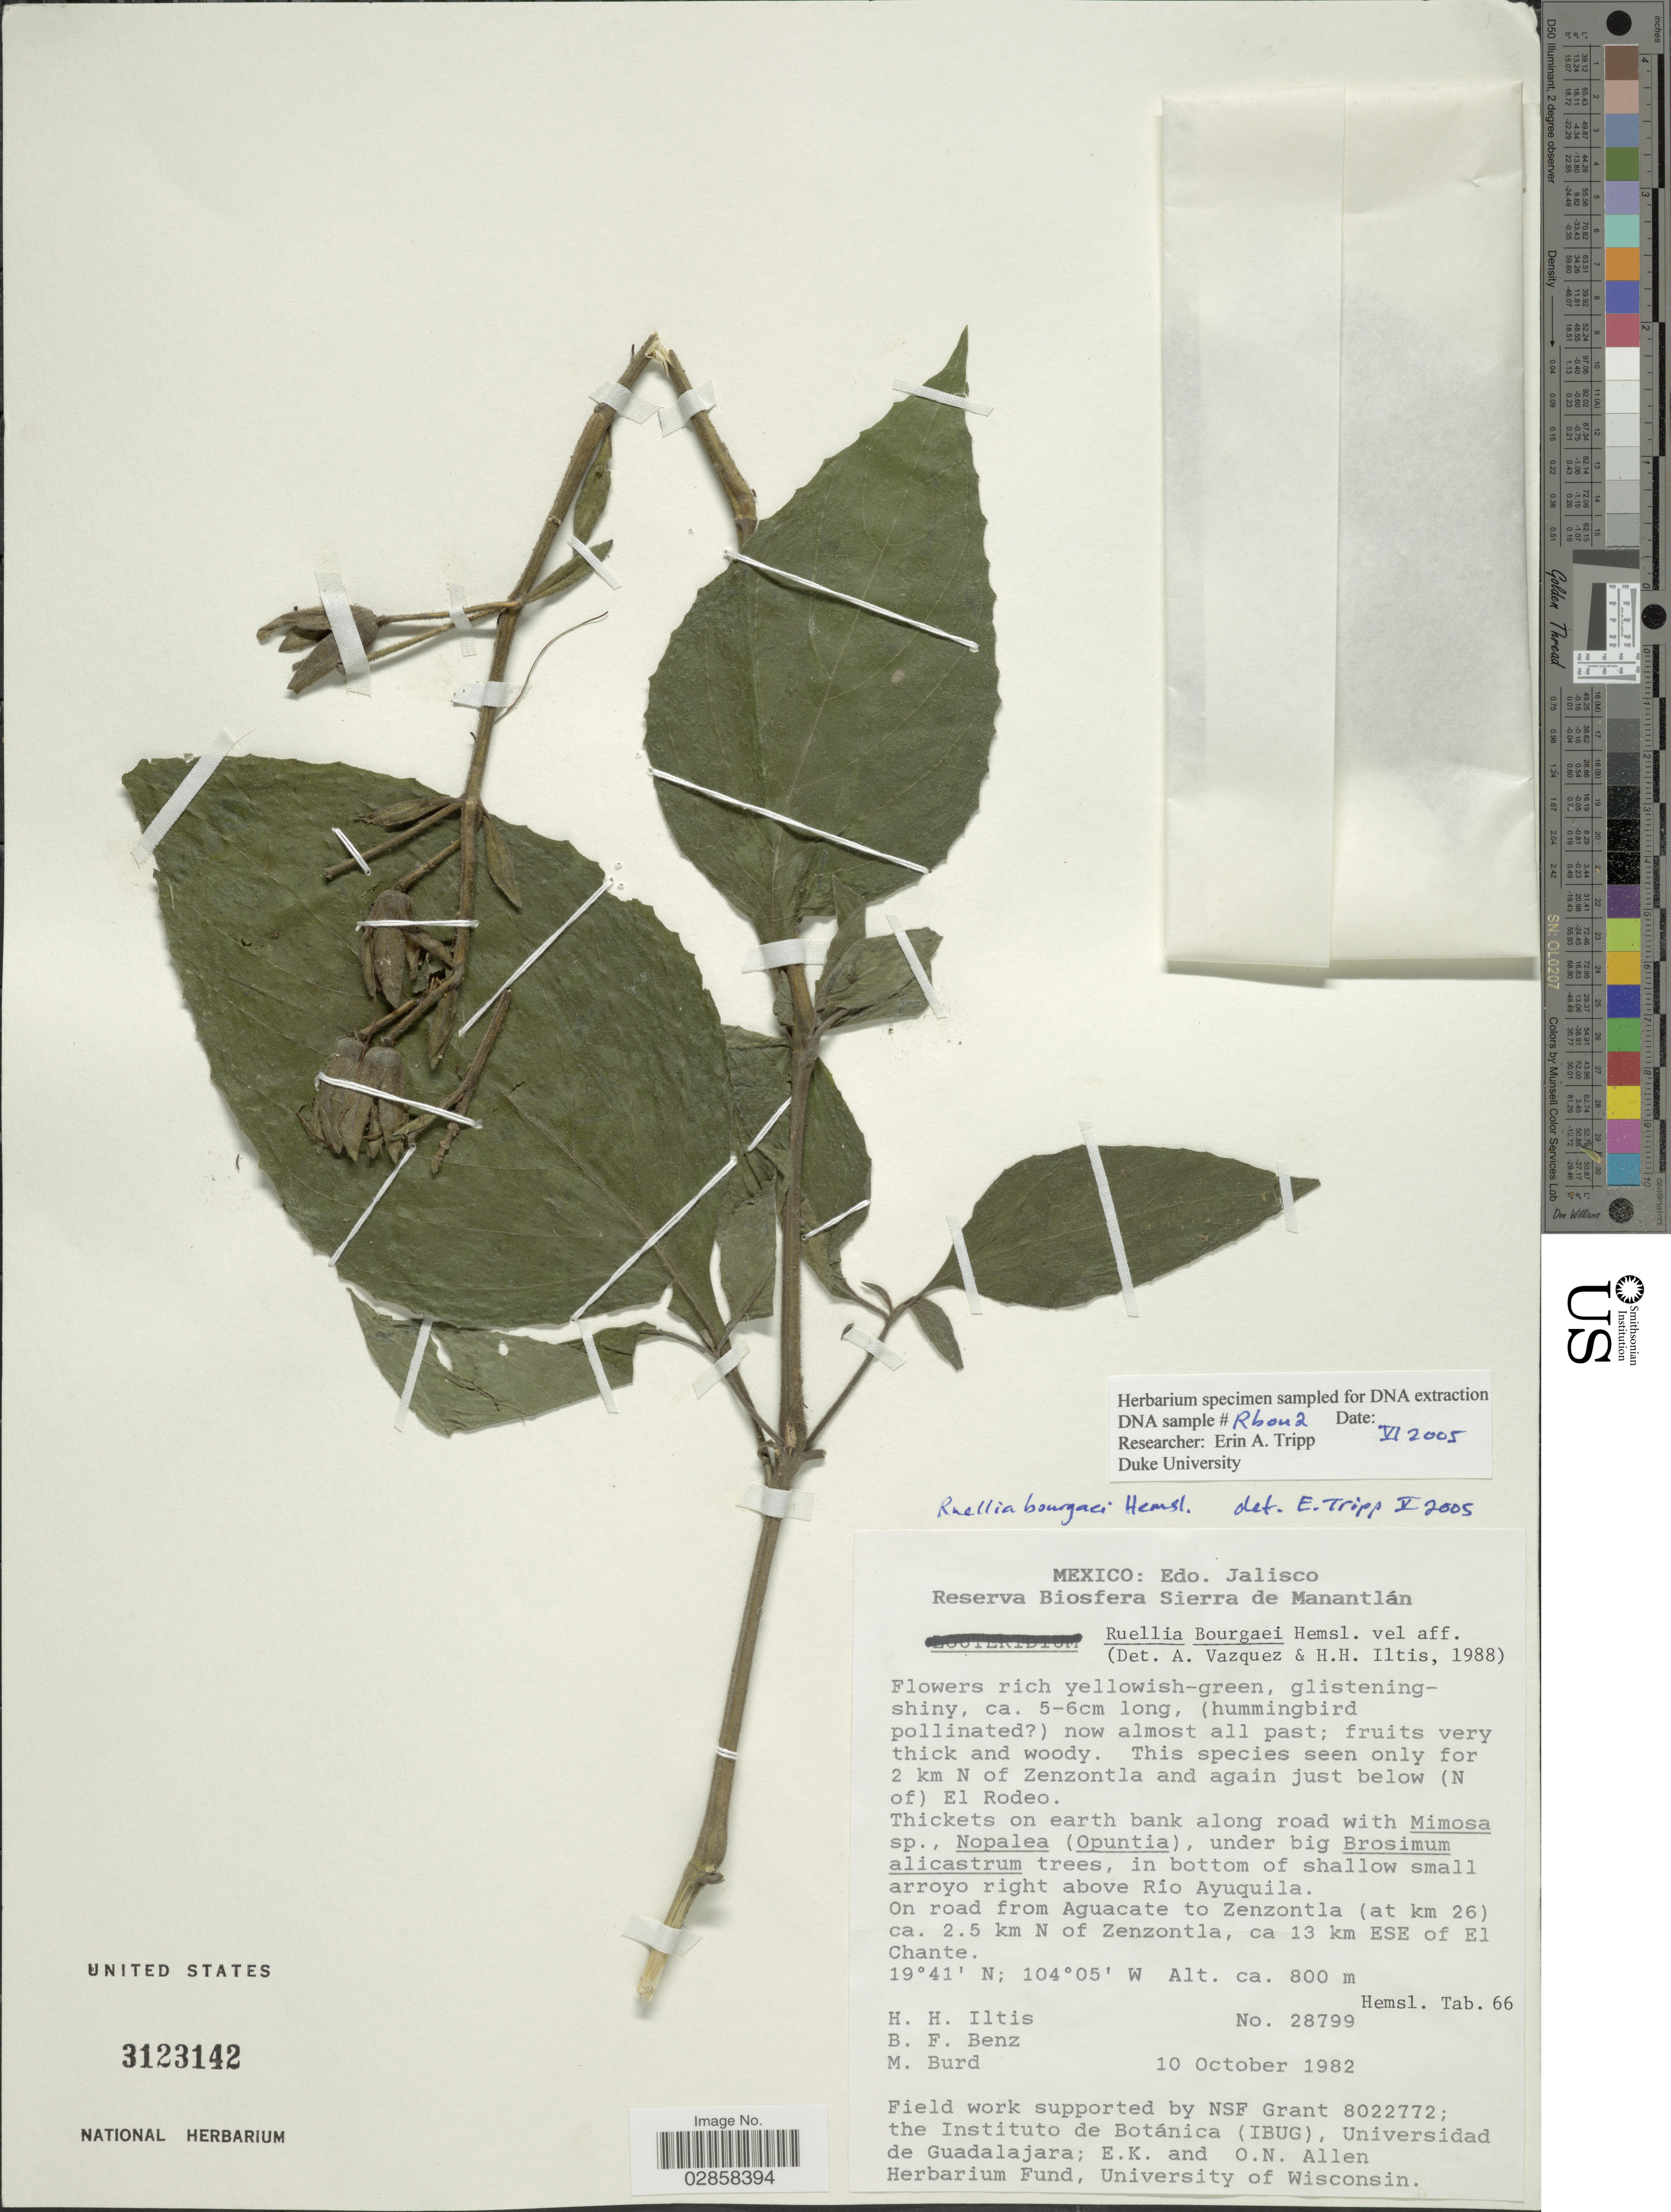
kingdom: Plantae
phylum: Tracheophyta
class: Magnoliopsida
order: Lamiales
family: Acanthaceae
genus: Ruellia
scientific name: Ruellia bourgaei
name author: Hemsl.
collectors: H. H. Iltis, B. F. Benz & M. Burd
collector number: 28799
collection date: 1982-10-10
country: Mexico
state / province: Jalisco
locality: Reserva Biosfera Sierra de Manantlán. This species seen only for 2 km N of Zenzontla and again just below (N of) El Rodeo. In bottom of shallow small arroyo roght above Río Ayuquila. On road from Aguacate to Zenzontla (at km 26) ca. 2.5 km N of Zenzontla, ca 13 km ESE of El Chante.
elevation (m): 800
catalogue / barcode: US 3123142